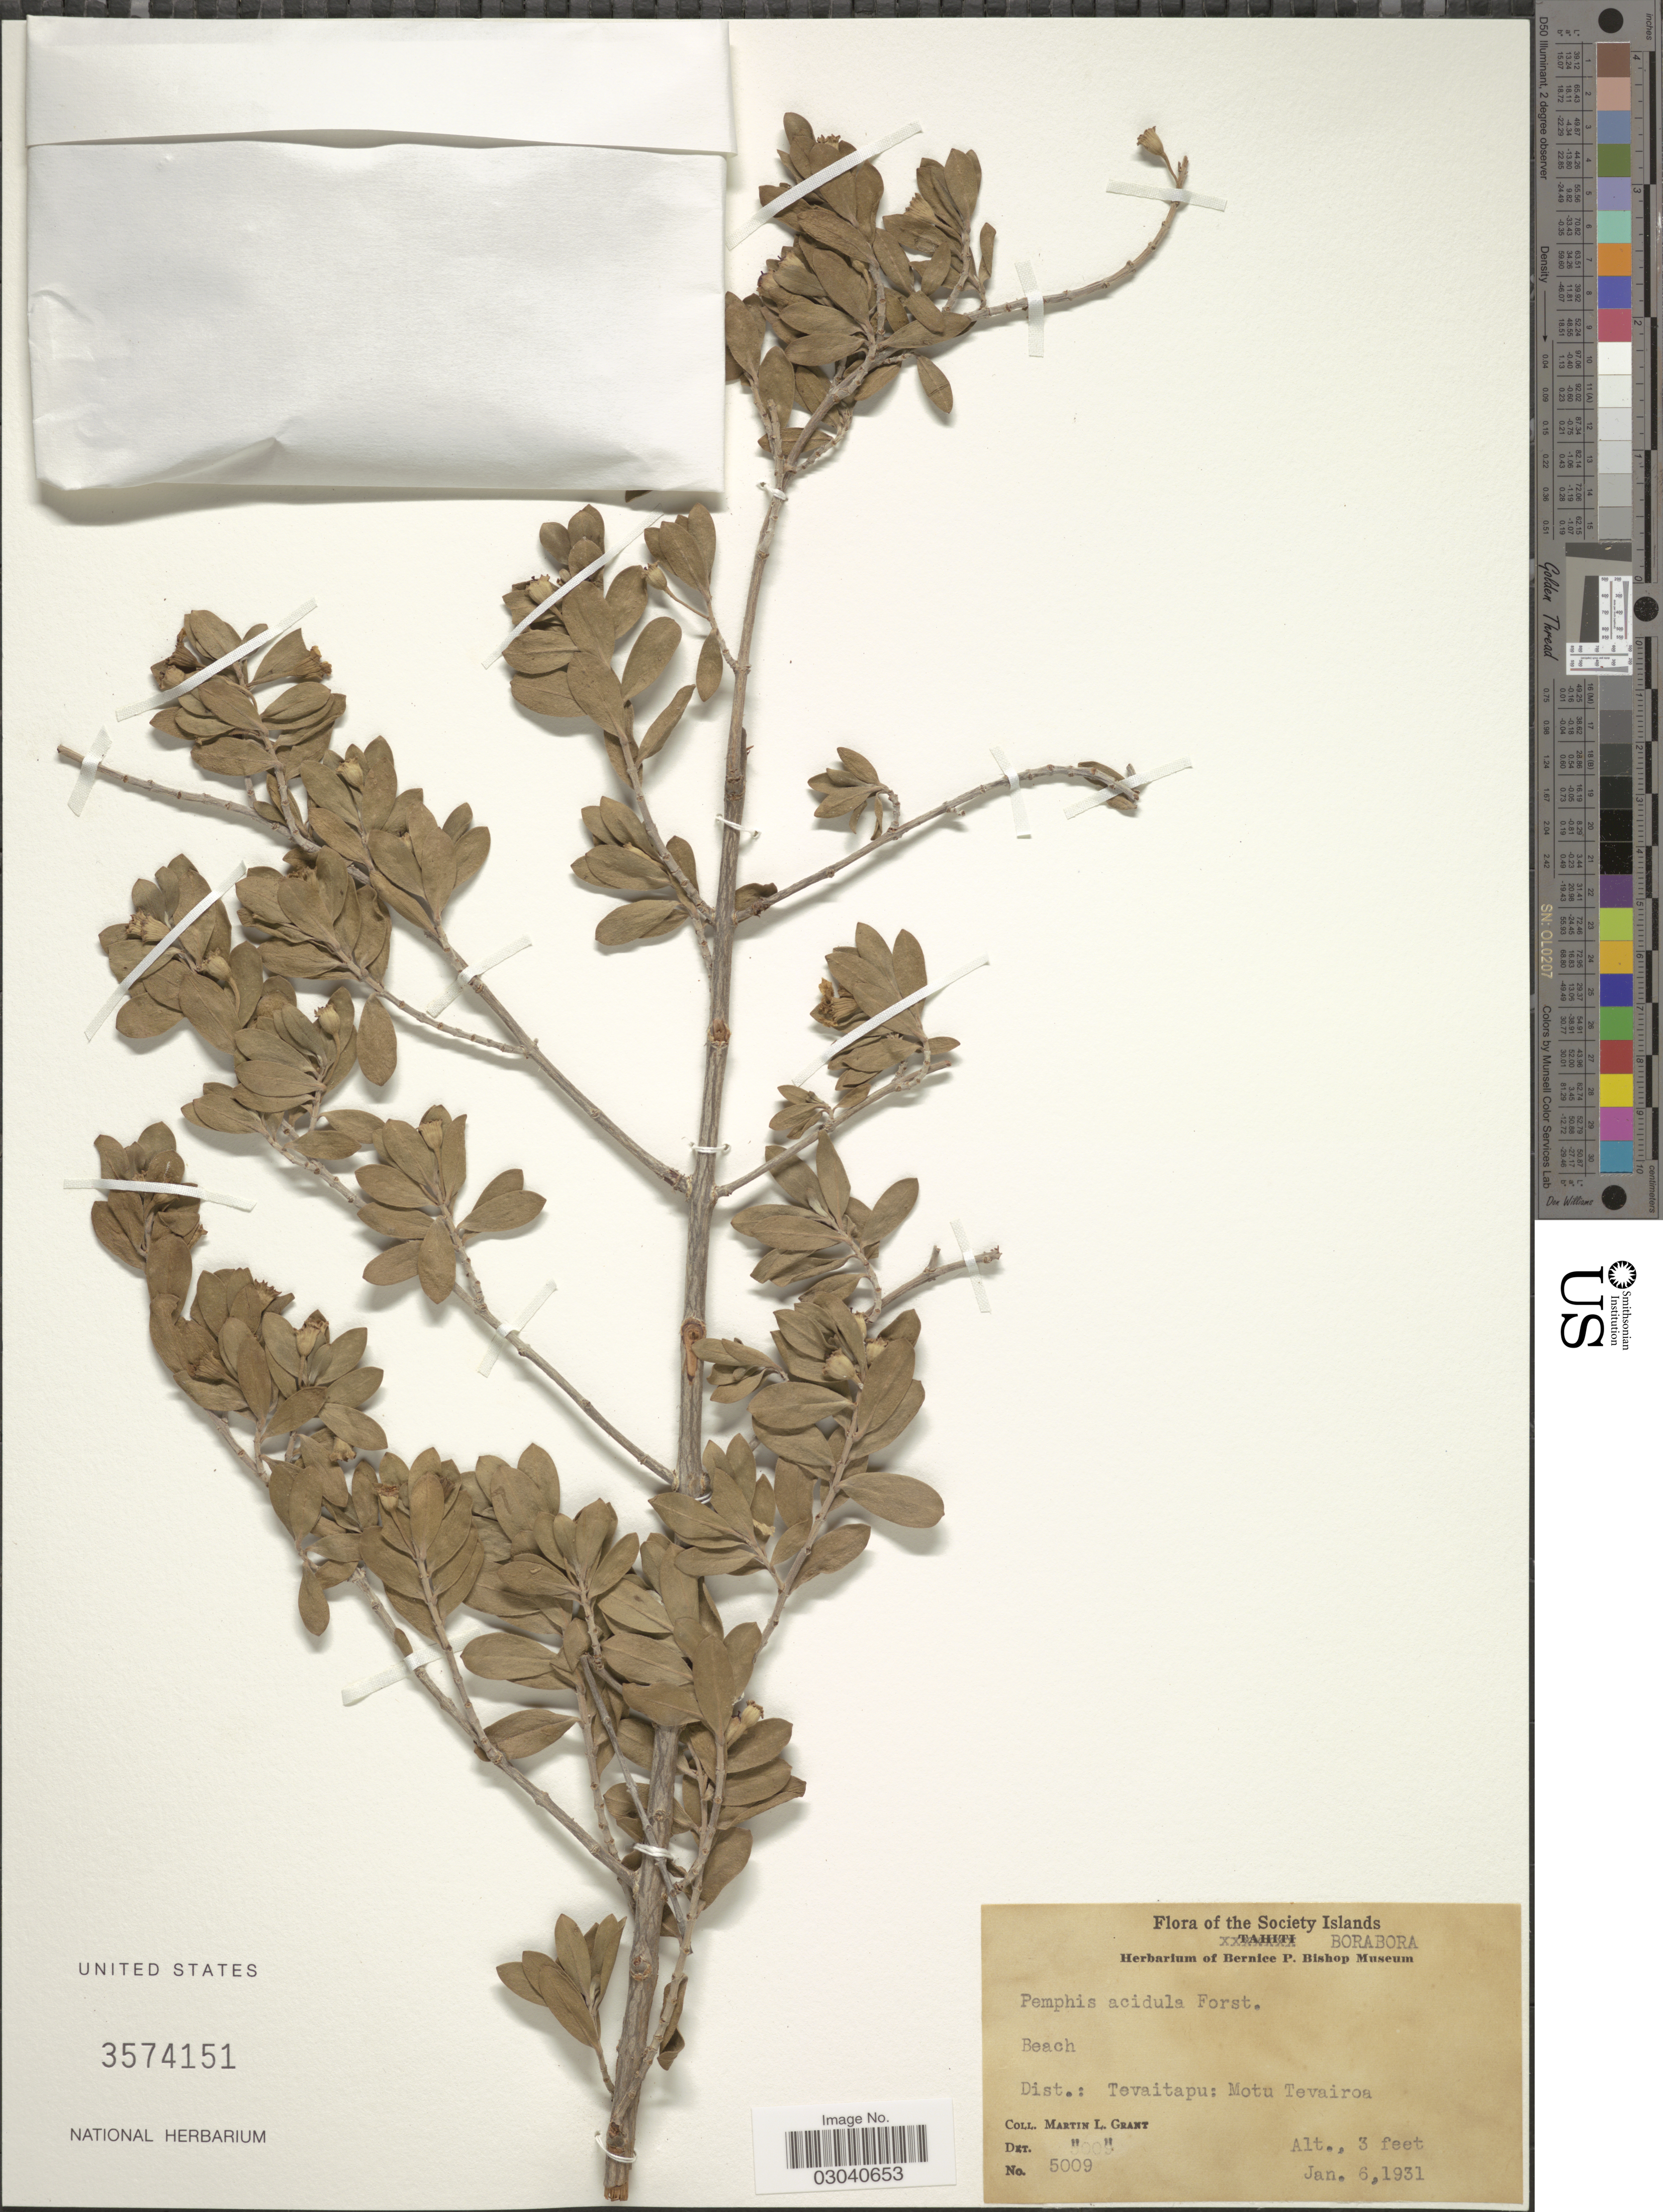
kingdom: Plantae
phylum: Tracheophyta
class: Magnoliopsida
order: Myrtales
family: Lythraceae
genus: Pemphis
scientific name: Pemphis acidula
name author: J.R. Forst. & G. Forst.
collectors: M. L. Grant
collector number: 5009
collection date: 1931-01-06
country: French Polynesia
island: Bora Bora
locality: Society Islands. Borabora. Beach. Dist.: Tevaitapu: Motu Tevairoa.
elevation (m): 1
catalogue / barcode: US 3574151